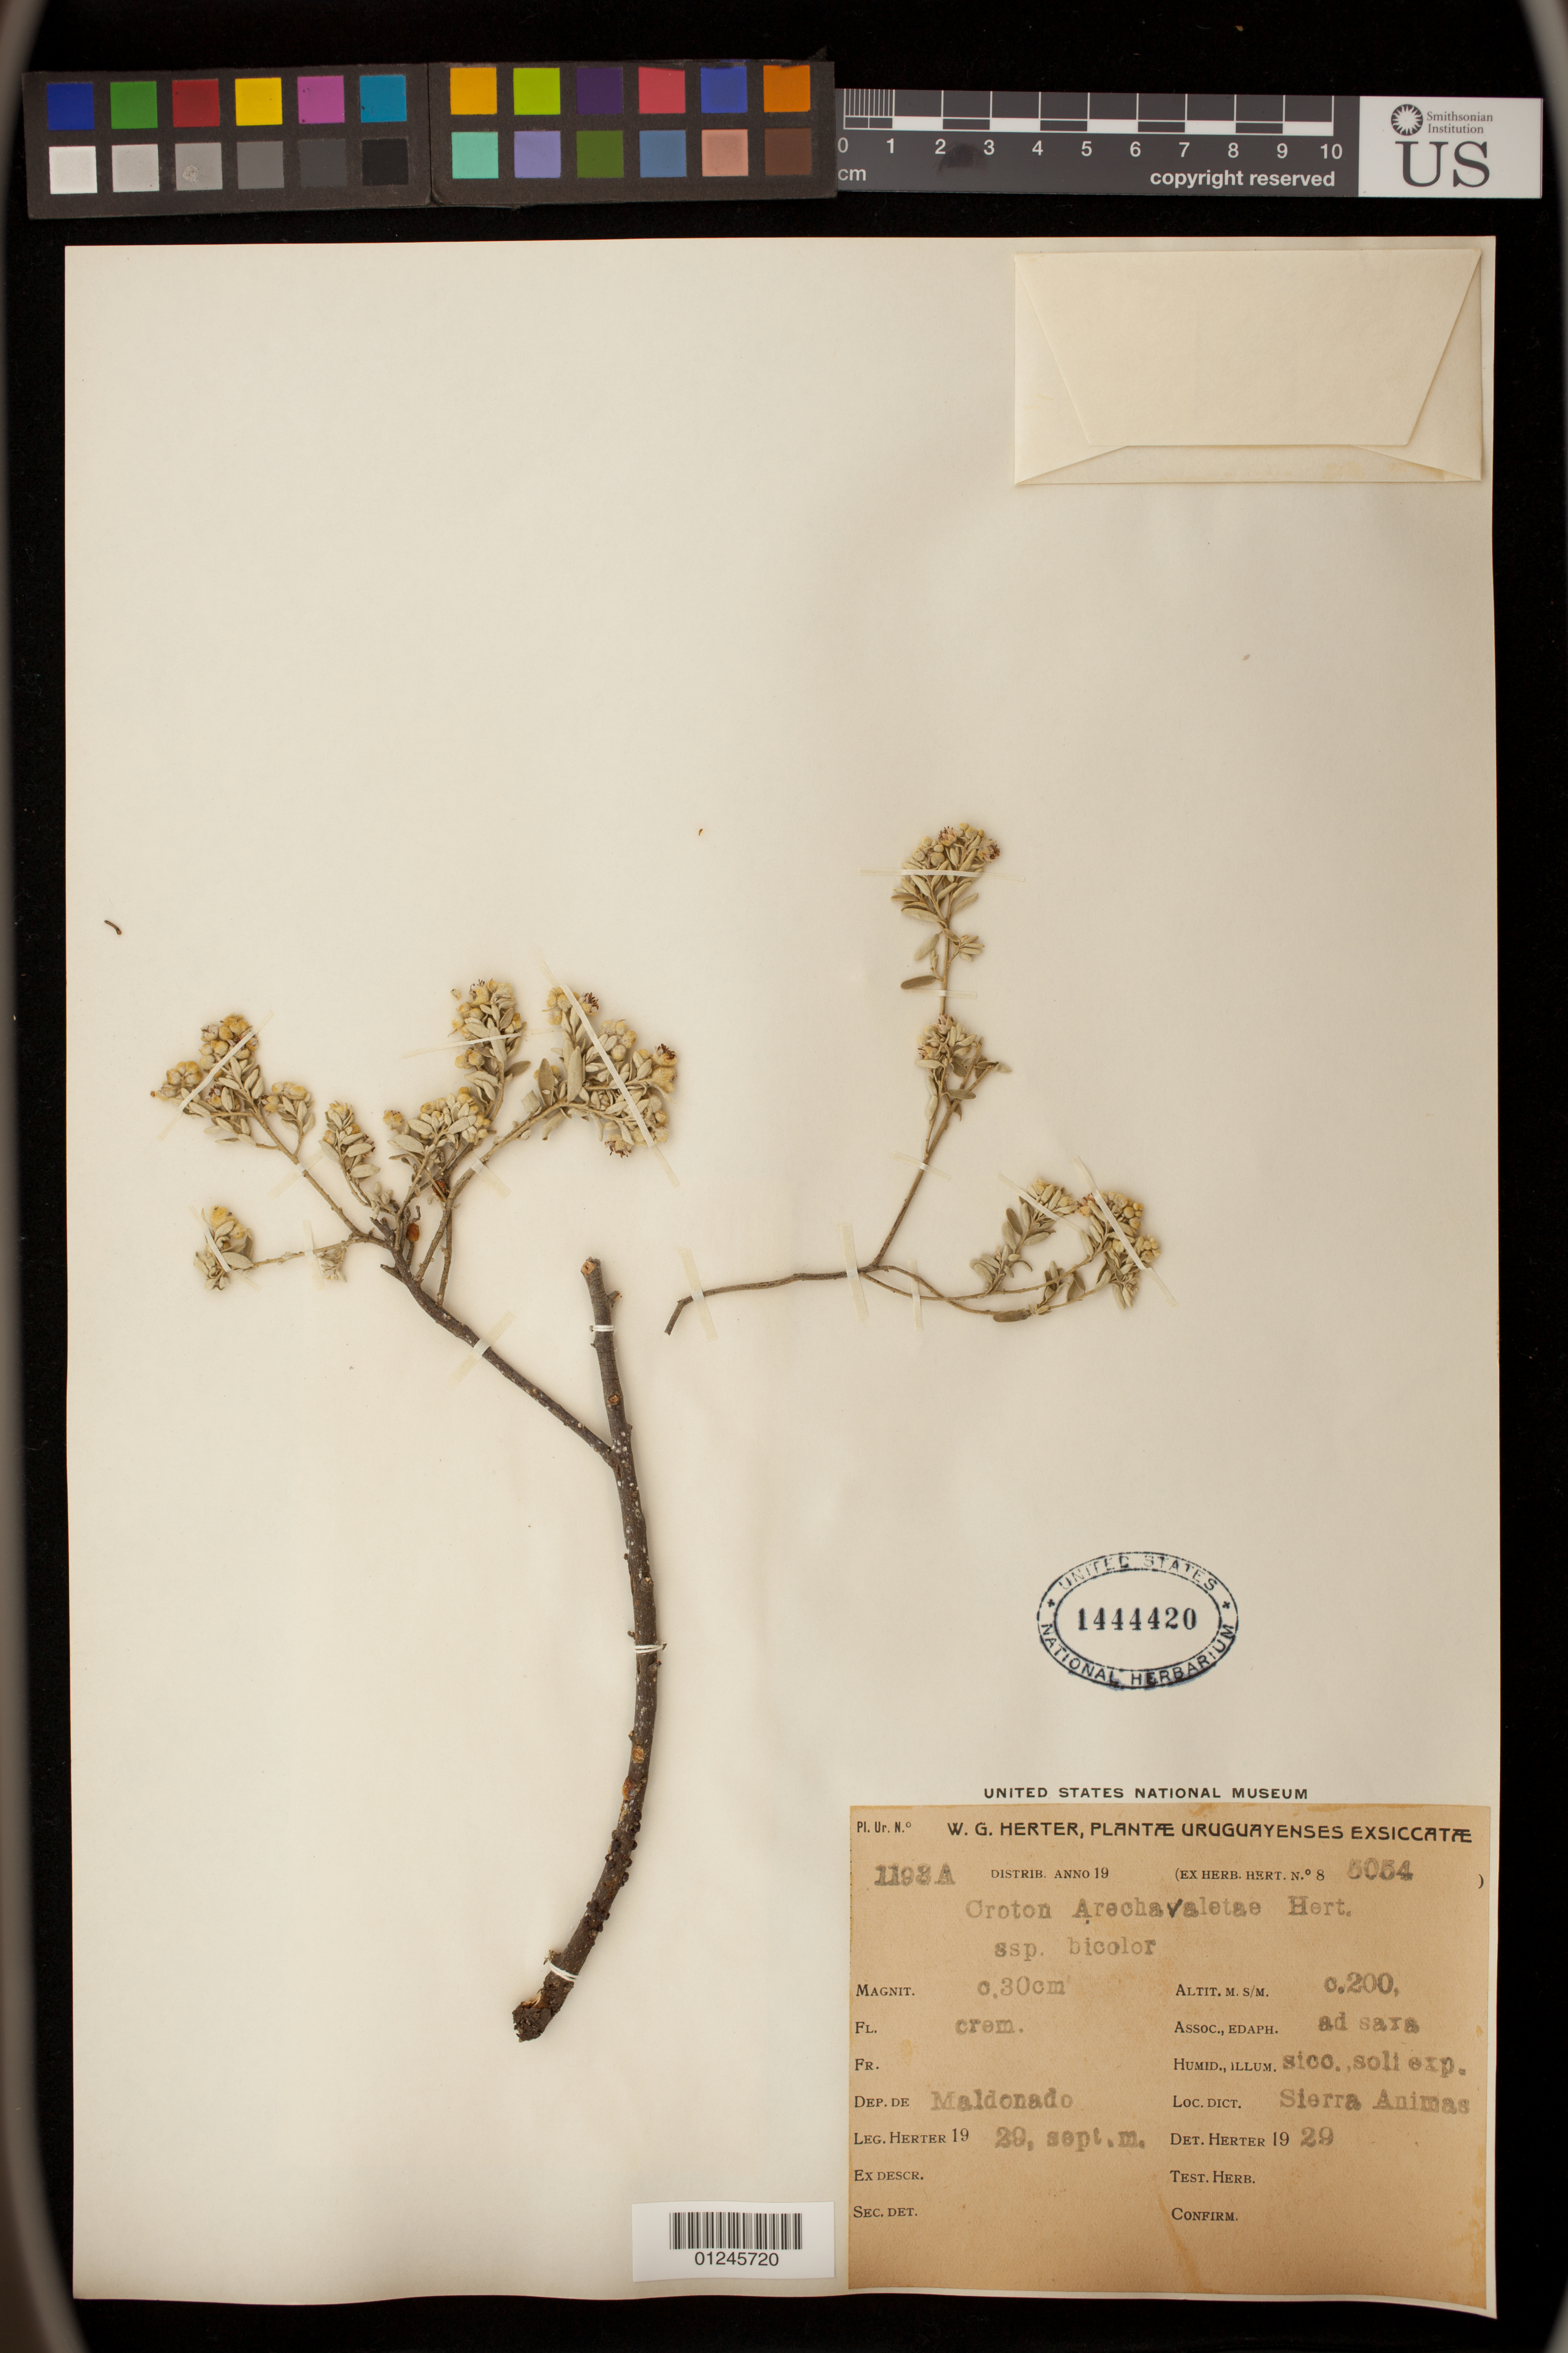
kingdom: Plantae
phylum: Tracheophyta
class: Magnoliopsida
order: Malpighiales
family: Euphorbiaceae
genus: Croton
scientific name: Croton pycnocephalus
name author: Baill.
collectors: W. G. Herter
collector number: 5054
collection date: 1929-09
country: Uruguay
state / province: Maldonado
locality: Sierra Animas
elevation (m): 200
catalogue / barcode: US 1444420